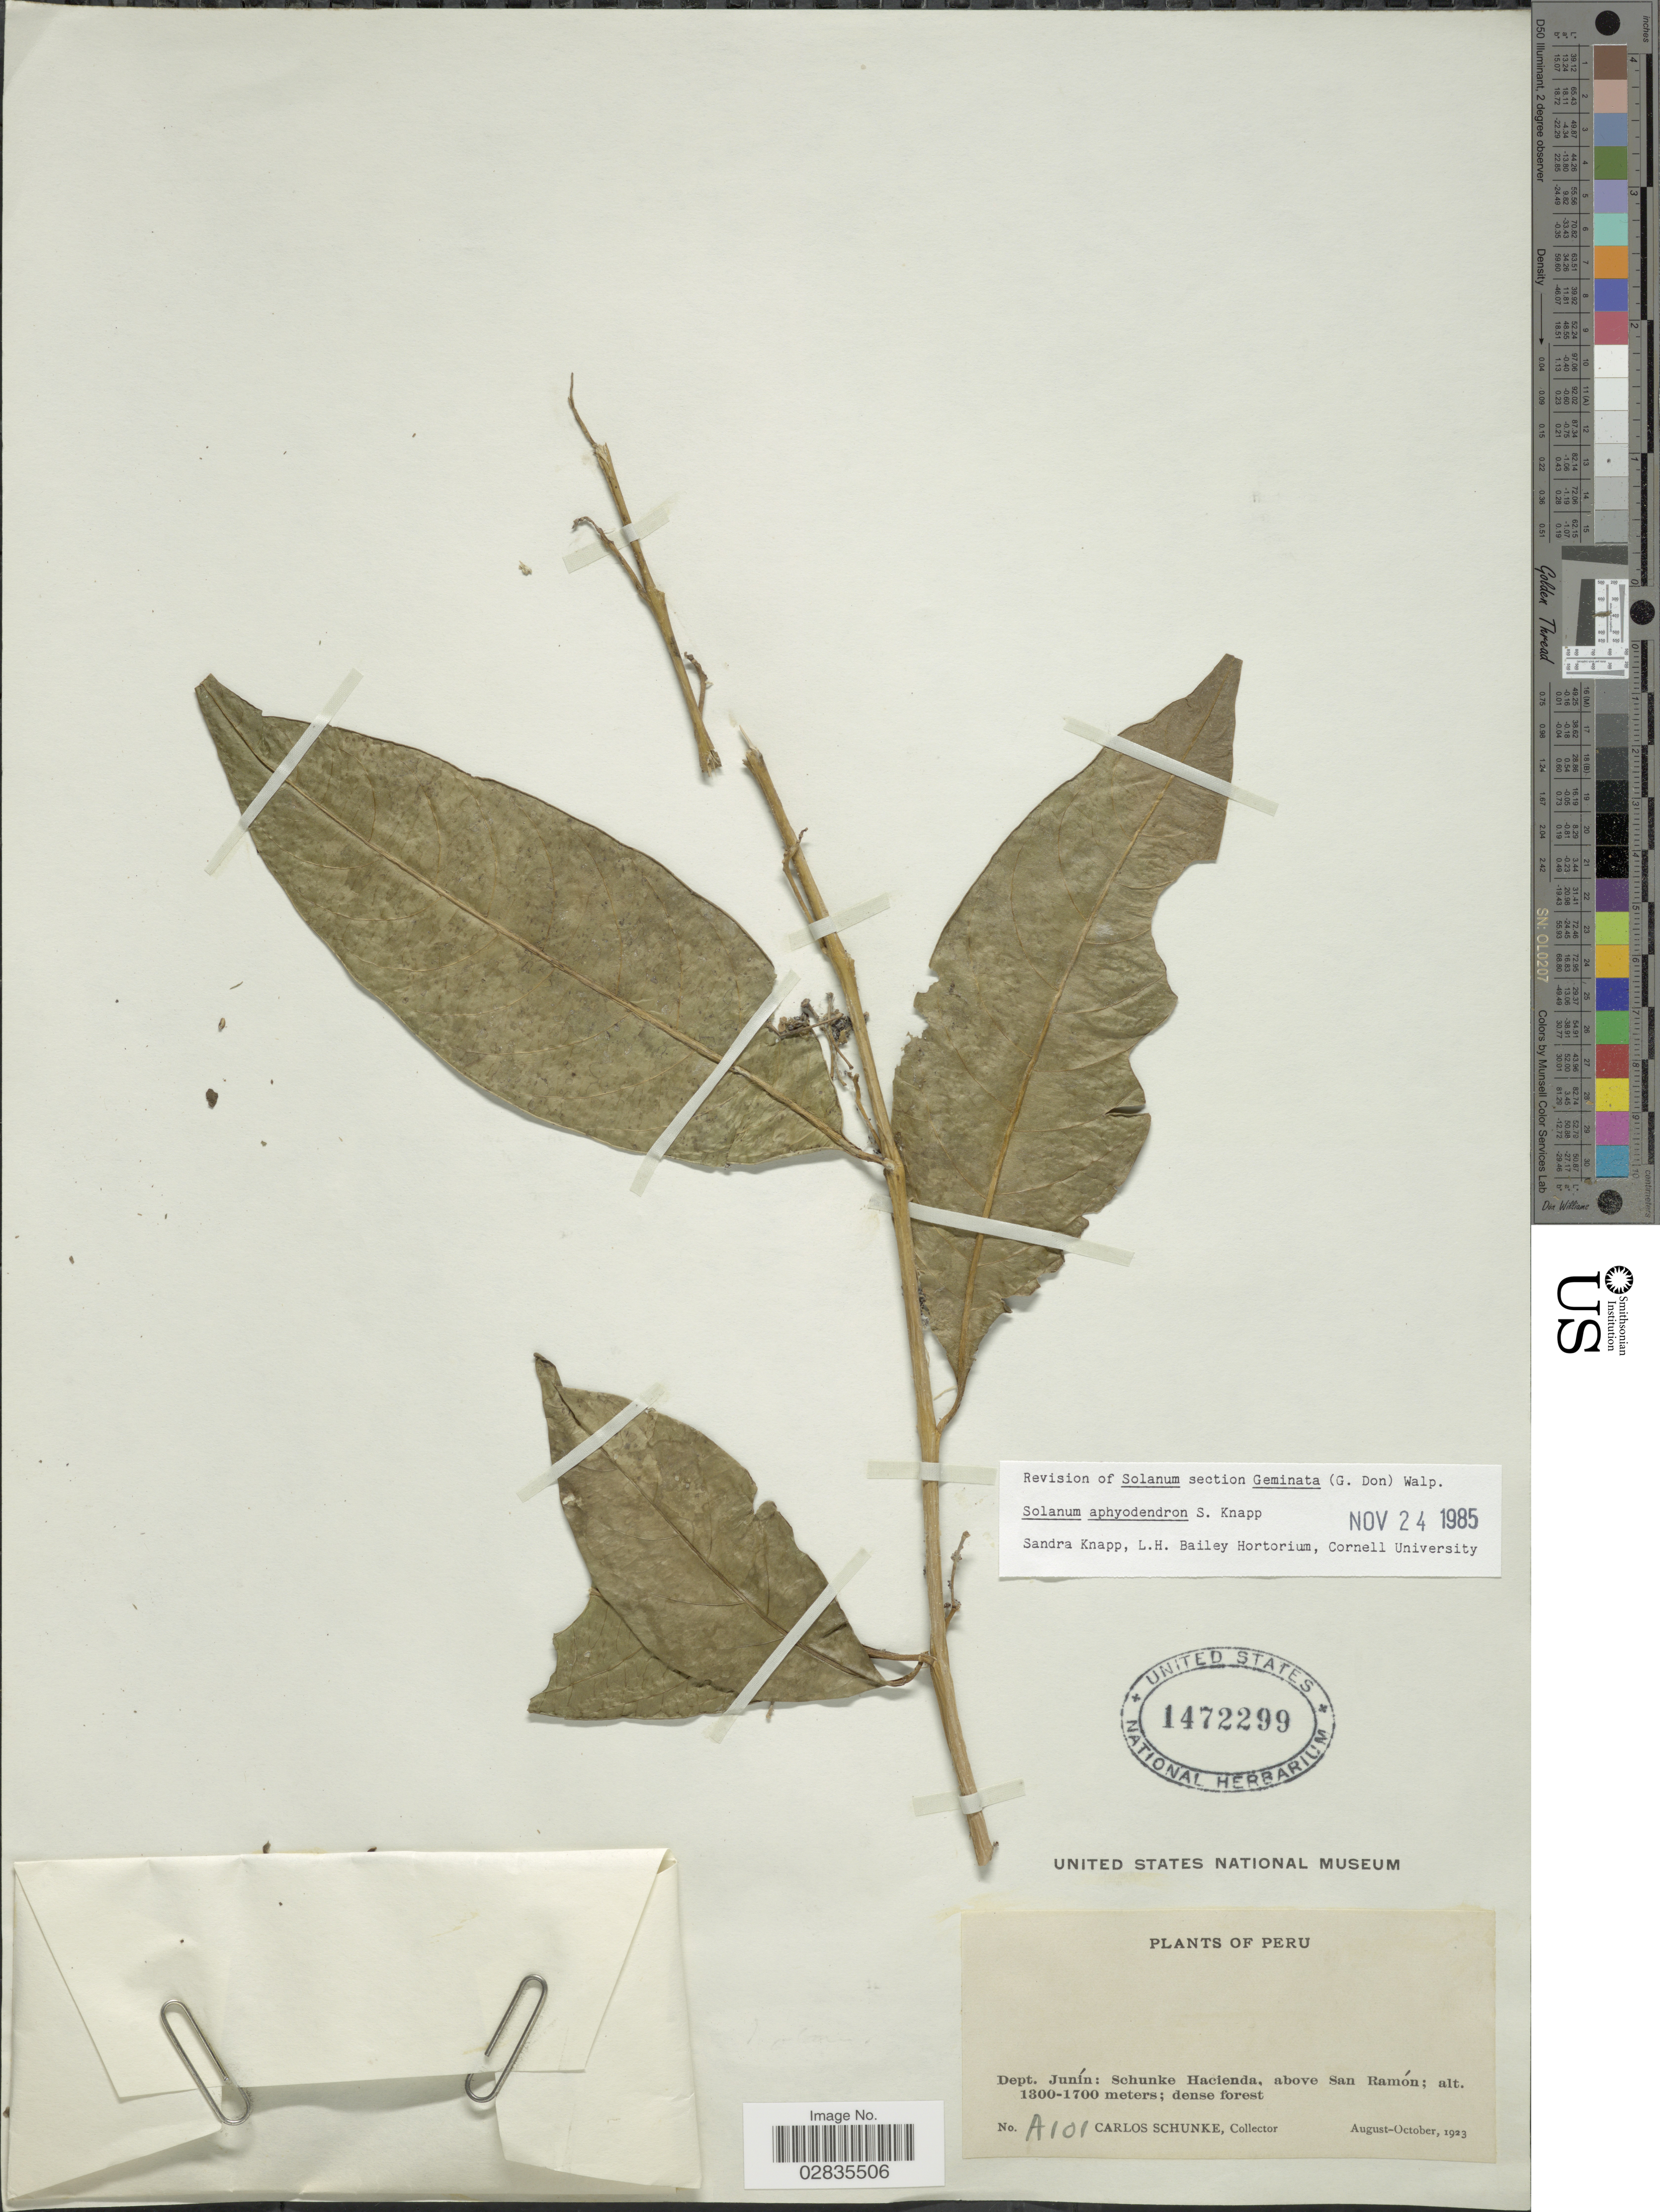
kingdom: Plantae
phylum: Tracheophyta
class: Magnoliopsida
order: Solanales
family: Solanaceae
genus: Solanum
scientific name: Solanum aphyodendron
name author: S. Knapp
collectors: C. Schunke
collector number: A101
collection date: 1923-08/1923-10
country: Peru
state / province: Junín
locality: Dept. Junín: Schunke Hacienda, above San Ramón.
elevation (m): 1300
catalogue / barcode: US 1472299